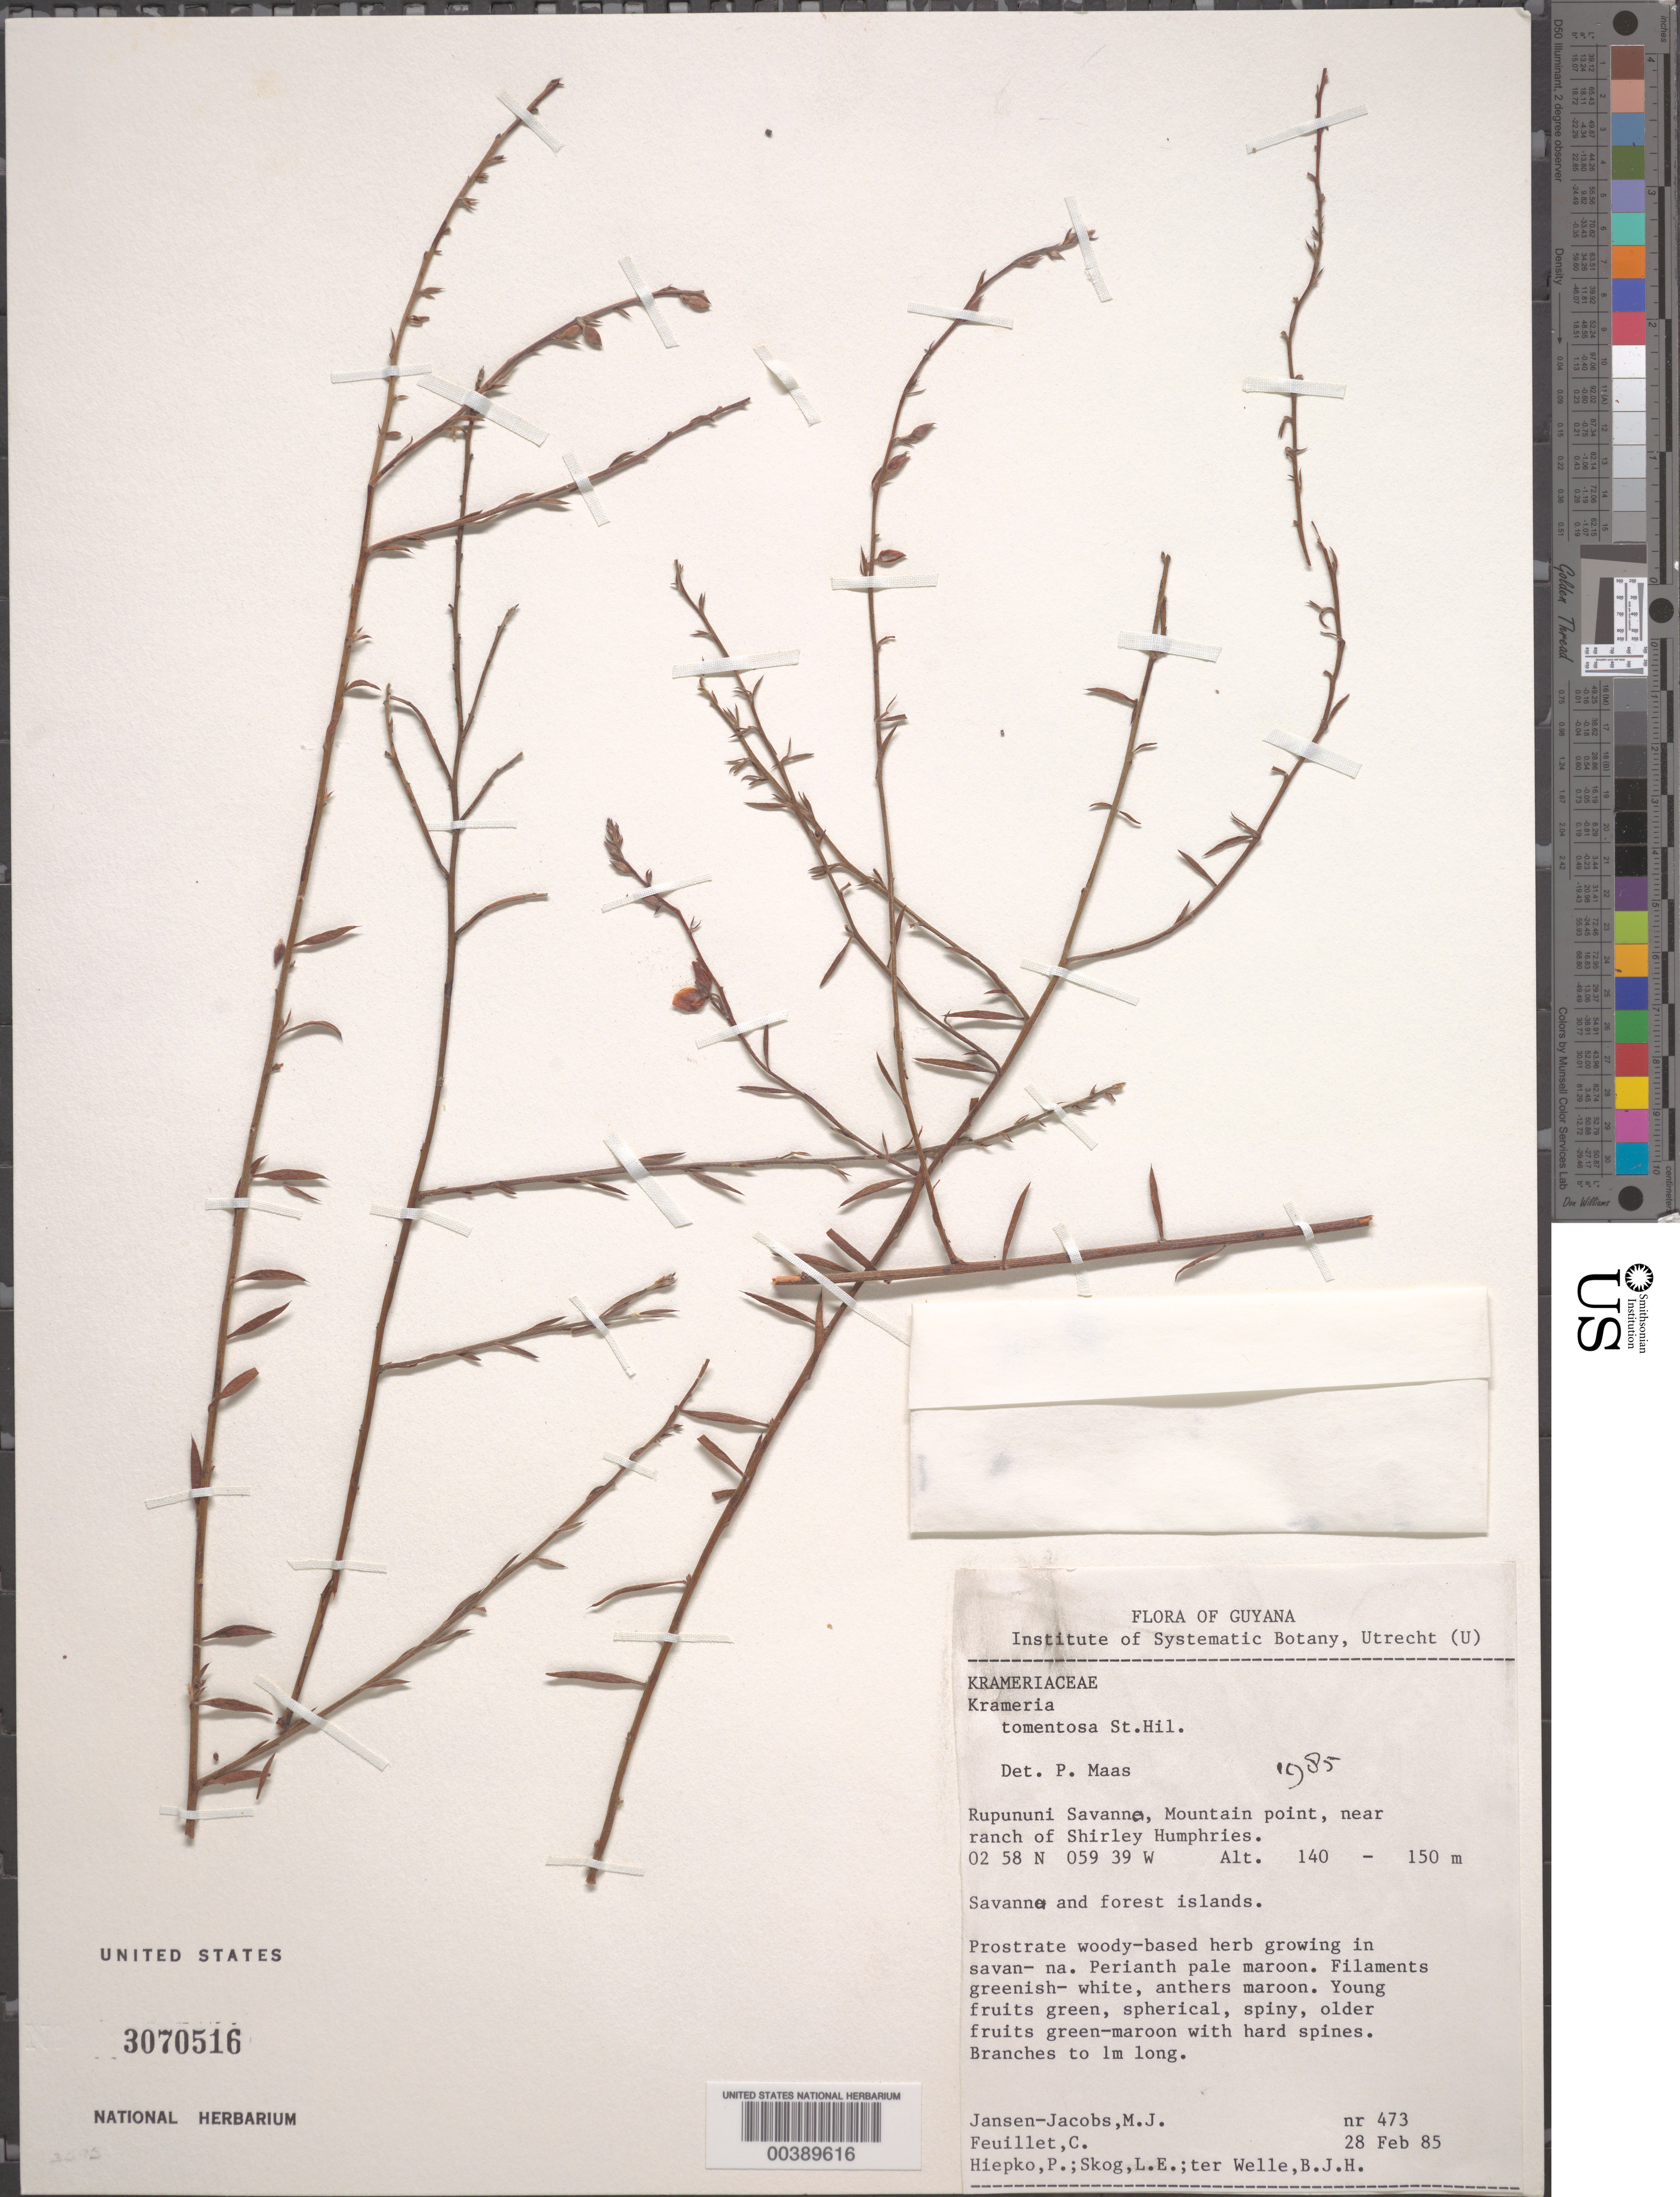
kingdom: Plantae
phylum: Tracheophyta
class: Magnoliopsida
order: Zygophyllales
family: Krameriaceae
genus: Krameria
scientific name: Krameria tomentosa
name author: A. St.-Hil.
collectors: M. J. Jansen-Jacobs, C. Feuillet, P. H. Hiepko, L. E. Skog & B. Welle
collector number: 473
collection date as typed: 28 Feb 1985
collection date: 1985-02-28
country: Guyana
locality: Rupununi savanna, mountain point, near ranch of shirley humphries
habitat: Savanna and forest islands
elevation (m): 140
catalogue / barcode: US 3070516